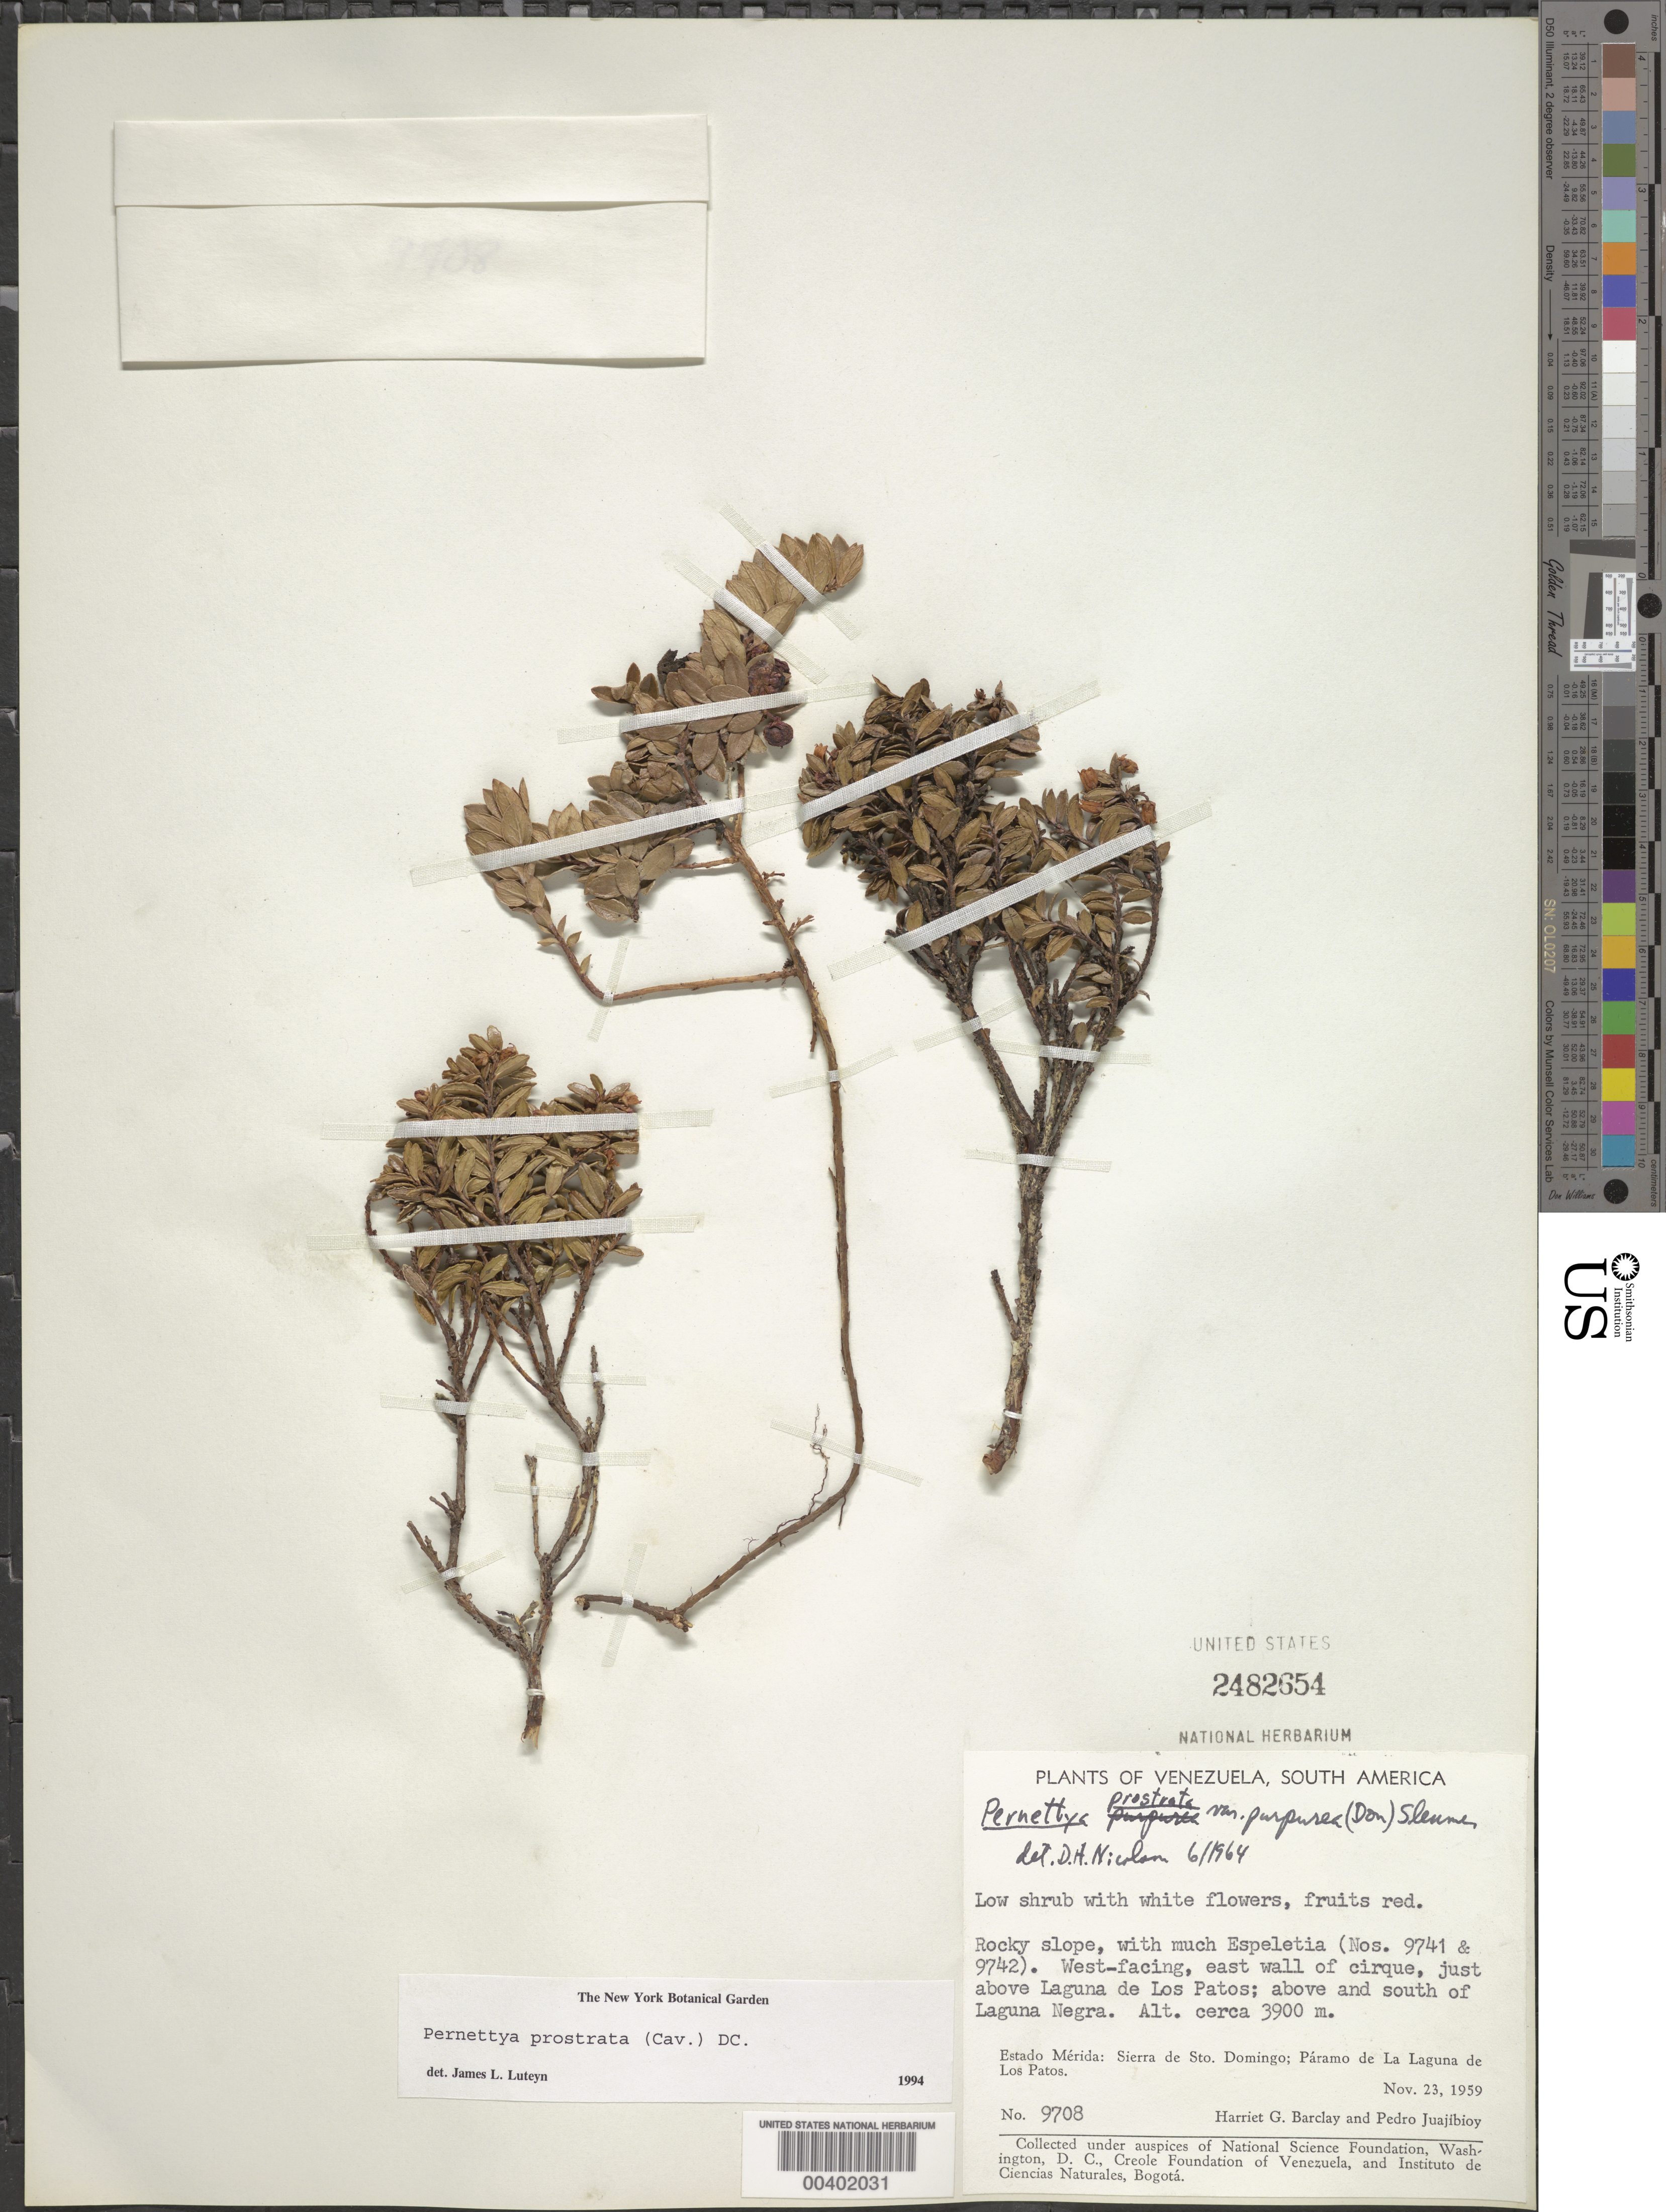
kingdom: Plantae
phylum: Tracheophyta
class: Magnoliopsida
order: Ericales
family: Ericaceae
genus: Pernettya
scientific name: Pernettya prostrata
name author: (Cav.) DC.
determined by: Luteyn, J. L.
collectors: H. G. Barclay & P. Juaijibioy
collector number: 9708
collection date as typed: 23 Nov 1959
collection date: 1959-11-23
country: Venezuela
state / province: Mérida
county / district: Rangel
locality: Just above and south of Laguna de Los Patos; above and south of Laguna Negra. Patos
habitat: Rocky slope.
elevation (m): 3900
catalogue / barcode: US 2482654